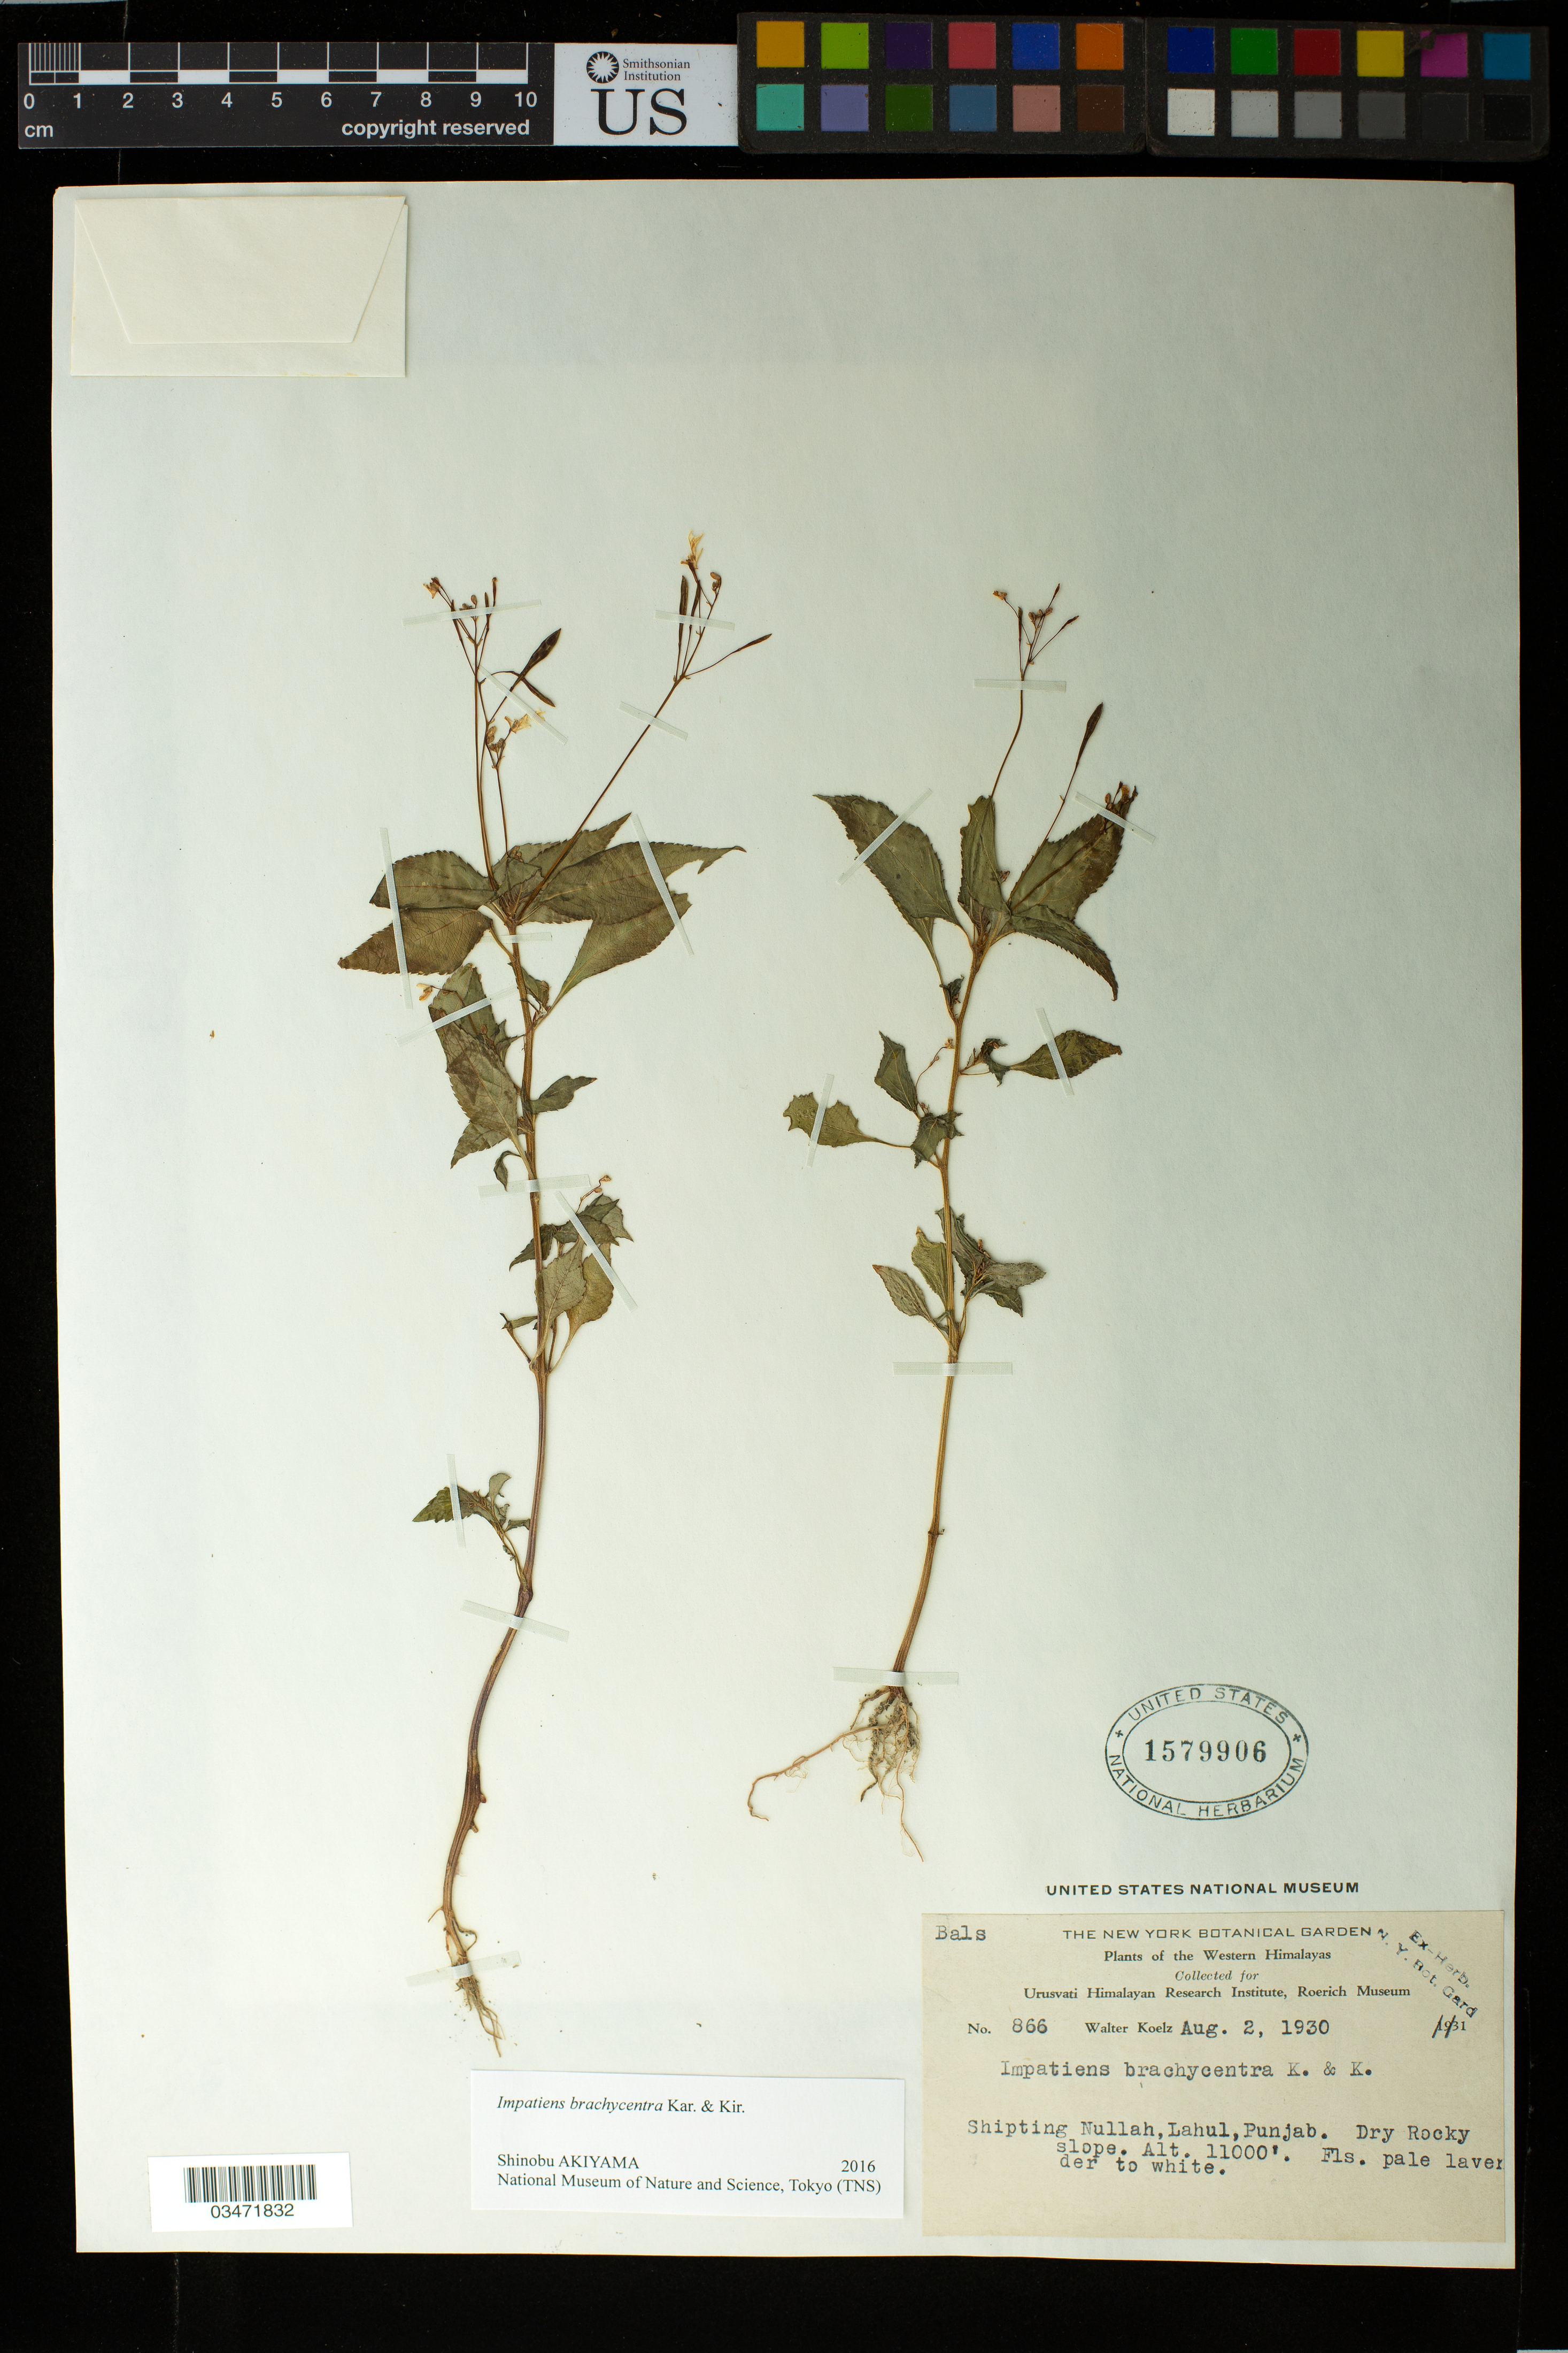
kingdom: Plantae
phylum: Tracheophyta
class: Magnoliopsida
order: Ericales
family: Balsaminaceae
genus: Impatiens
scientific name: Impatiens brachycentra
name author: Kar. & Kir.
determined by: Akiyama, Shinobu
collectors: W. N. Koelz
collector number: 866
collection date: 1930-08-02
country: India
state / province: Himachal Pradesh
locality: Shipting Nullah, Lahul, Punjab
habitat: Dry rocky slope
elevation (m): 3353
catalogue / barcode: US 1579906